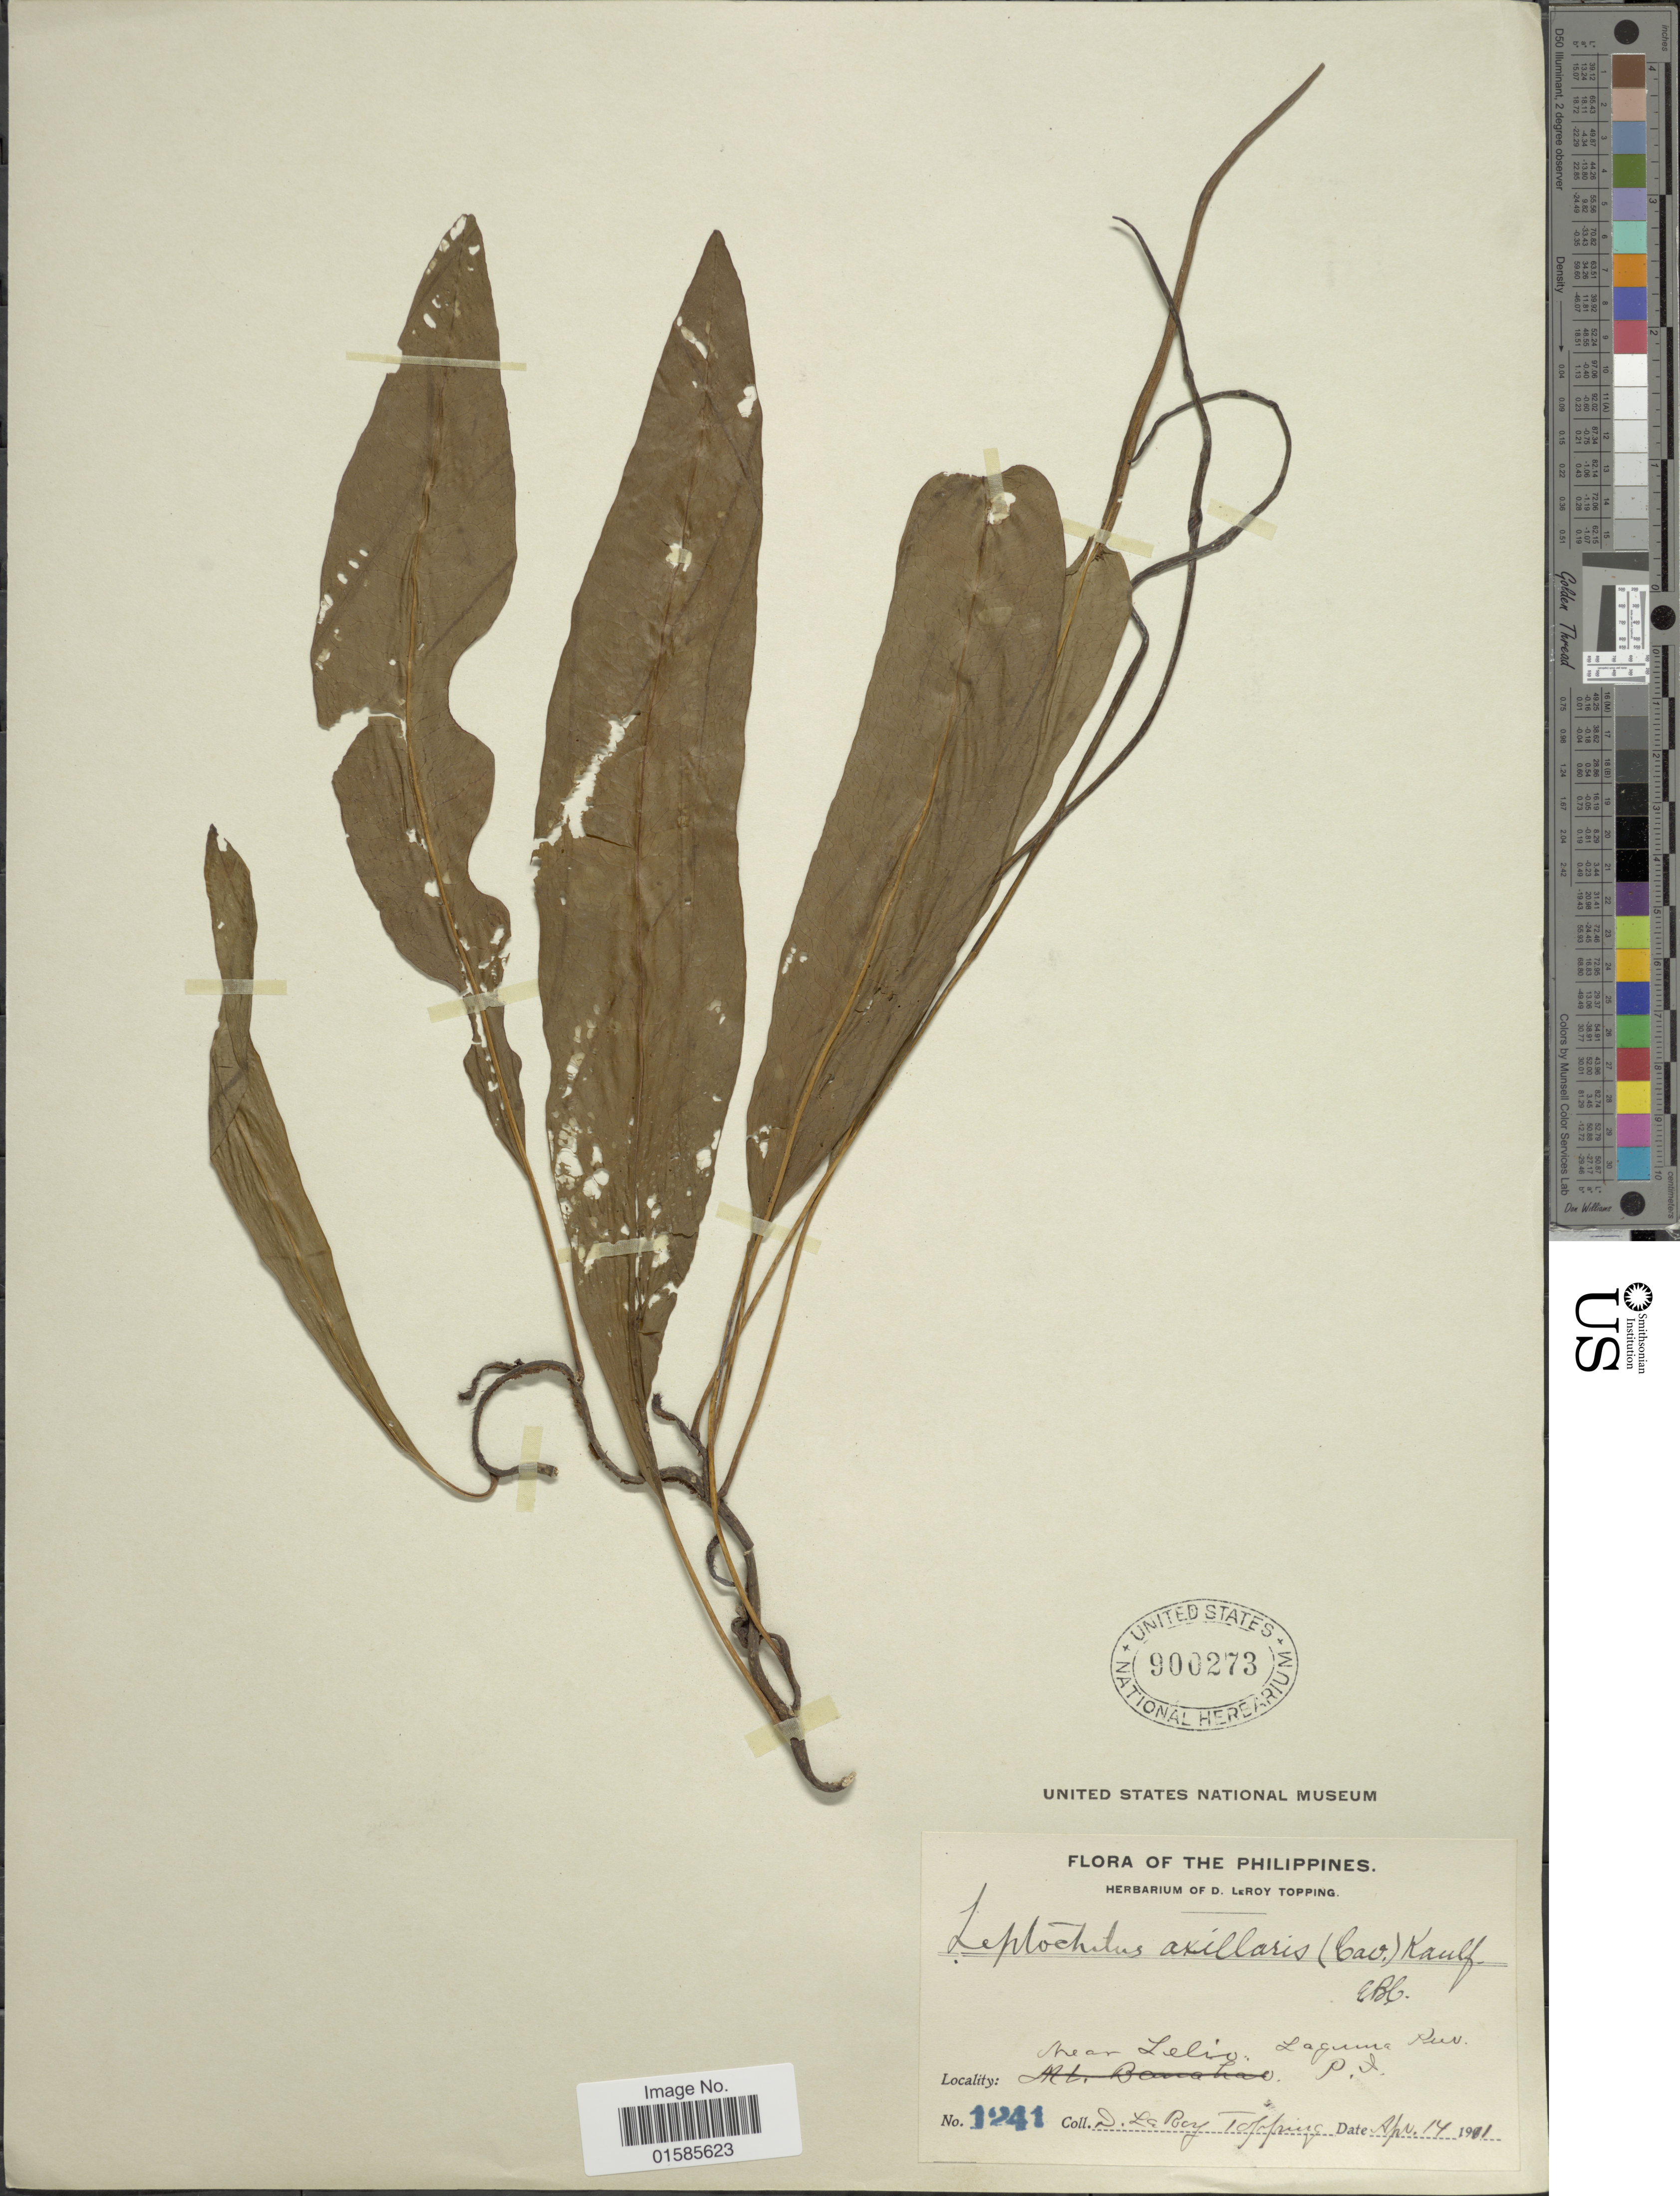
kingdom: Plantae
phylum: Tracheophyta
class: Polypodiopsida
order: Polypodiales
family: Polypodiaceae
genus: Leptochilus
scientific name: Leptochilus axillaris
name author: (Cav.) Kaulf.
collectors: D. L. Topping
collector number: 1241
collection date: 1901-04-14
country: Philippines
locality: Near Lelio, Laguna Riv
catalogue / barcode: US 900273